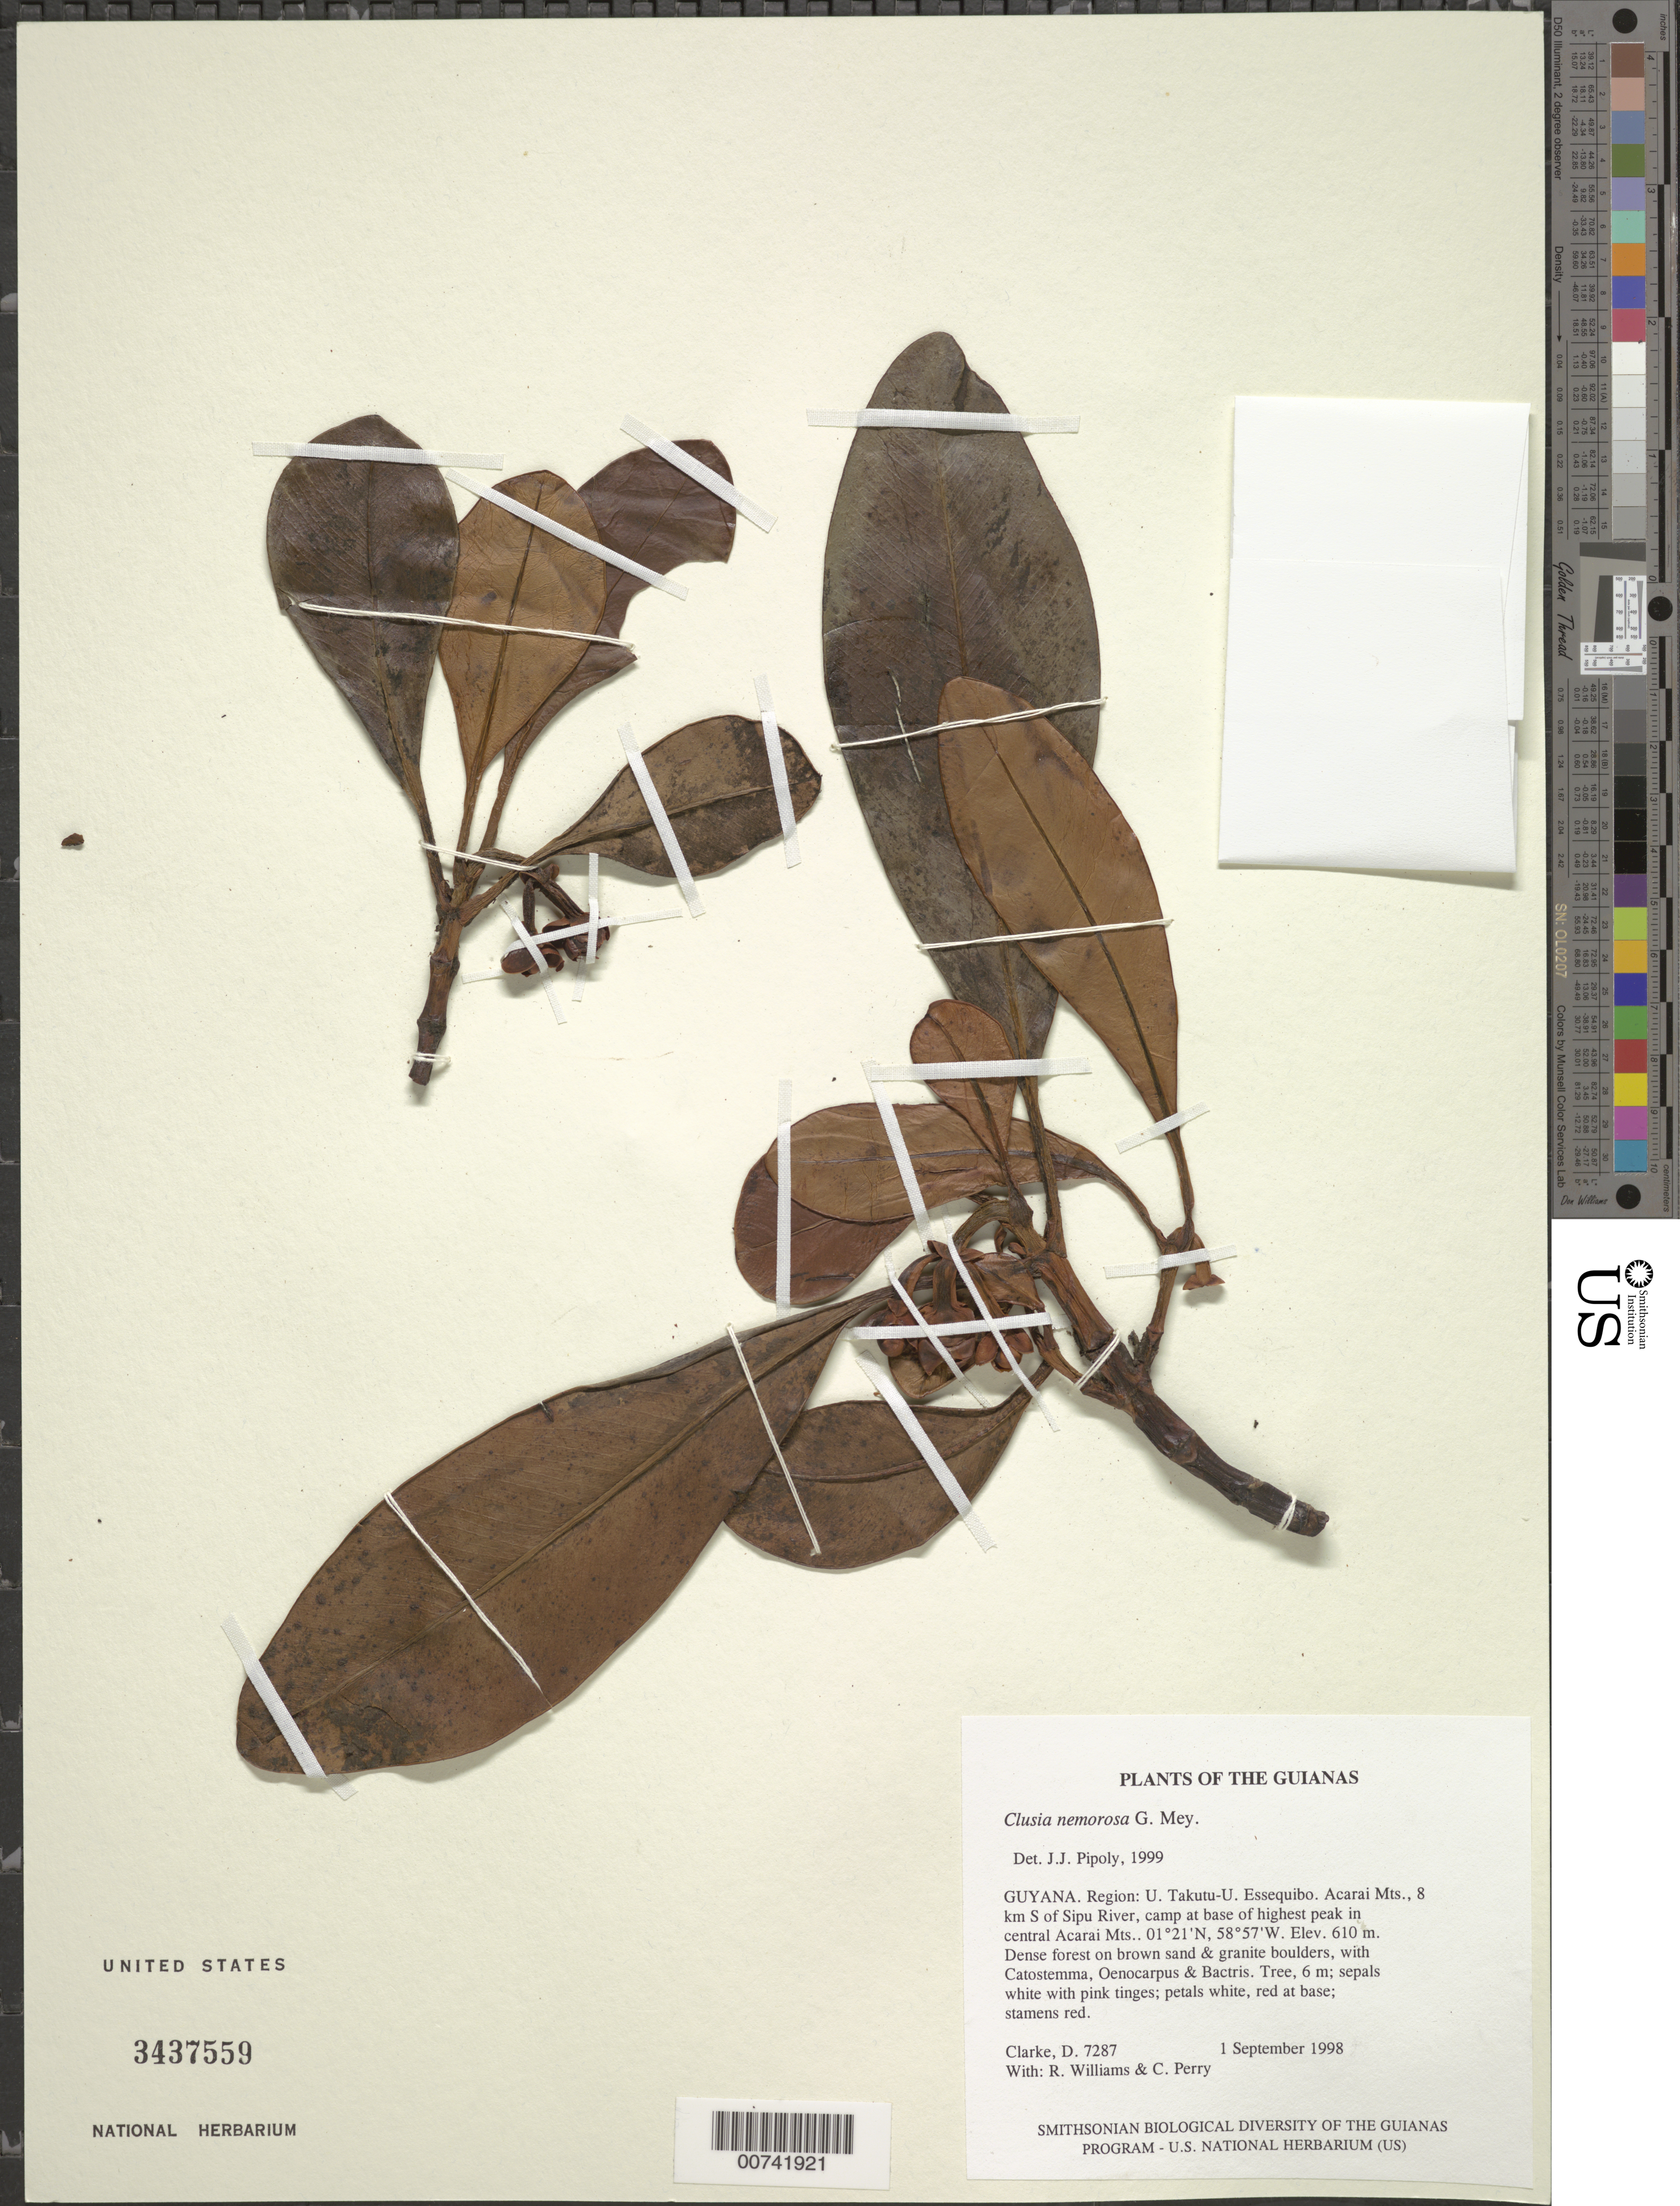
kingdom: Plantae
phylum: Tracheophyta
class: Magnoliopsida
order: Malpighiales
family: Clusiaceae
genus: Clusia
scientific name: Clusia nemorosa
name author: G. Mey.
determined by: Pipoly, J. J., III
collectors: H. D. Clarke, R. Williams & C. Perry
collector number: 7287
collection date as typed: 1 September 1998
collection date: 1998-09-01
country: Guyana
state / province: U. Takutu-U. Essequibo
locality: Acarai Mts., 10 km S of Sipu River, summit of highest peak in central Acarai Mts.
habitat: Dense forest on brown sand & granite boulders, with Catostemma, Oenocarpus & Bactris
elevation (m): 1100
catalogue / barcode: US 3437559